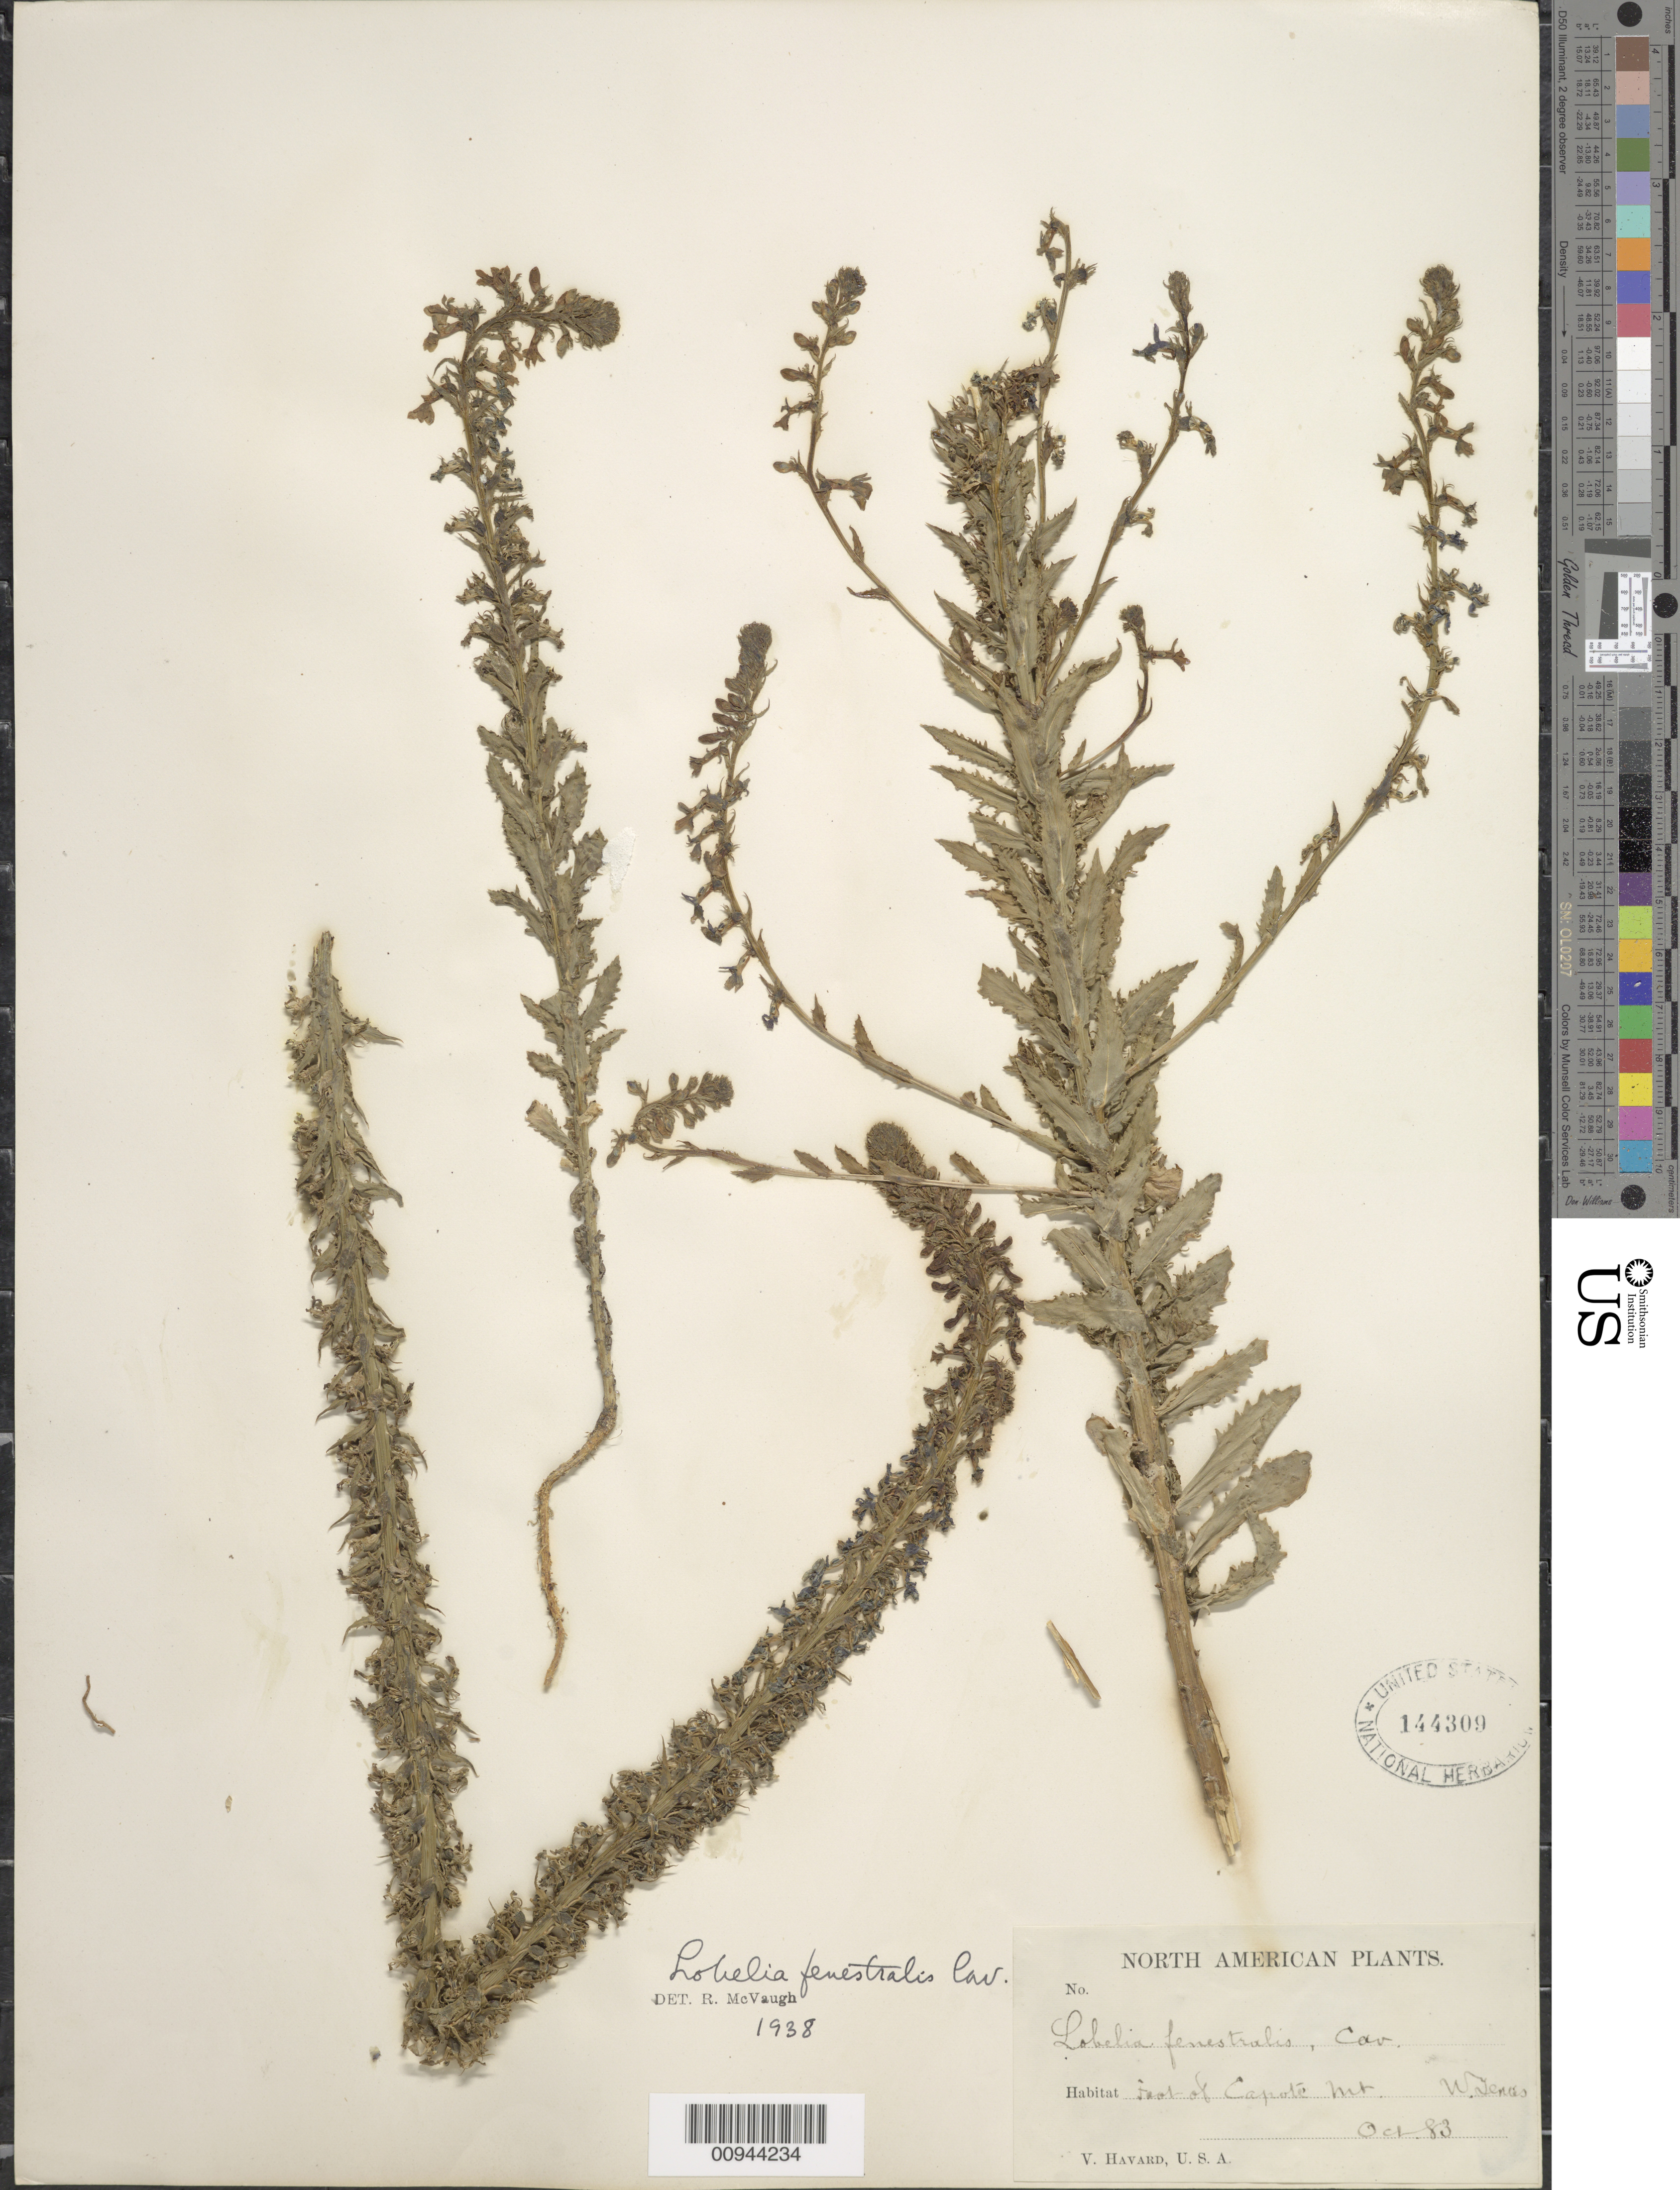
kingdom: Plantae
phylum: Tracheophyta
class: Magnoliopsida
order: Asterales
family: Campanulaceae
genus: Lobelia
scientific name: Lobelia fenestralis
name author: Cav.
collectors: V. Havard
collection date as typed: Oct 1883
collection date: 1883-10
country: United States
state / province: Texas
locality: Capote mts.; West Texas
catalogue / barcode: US 144309